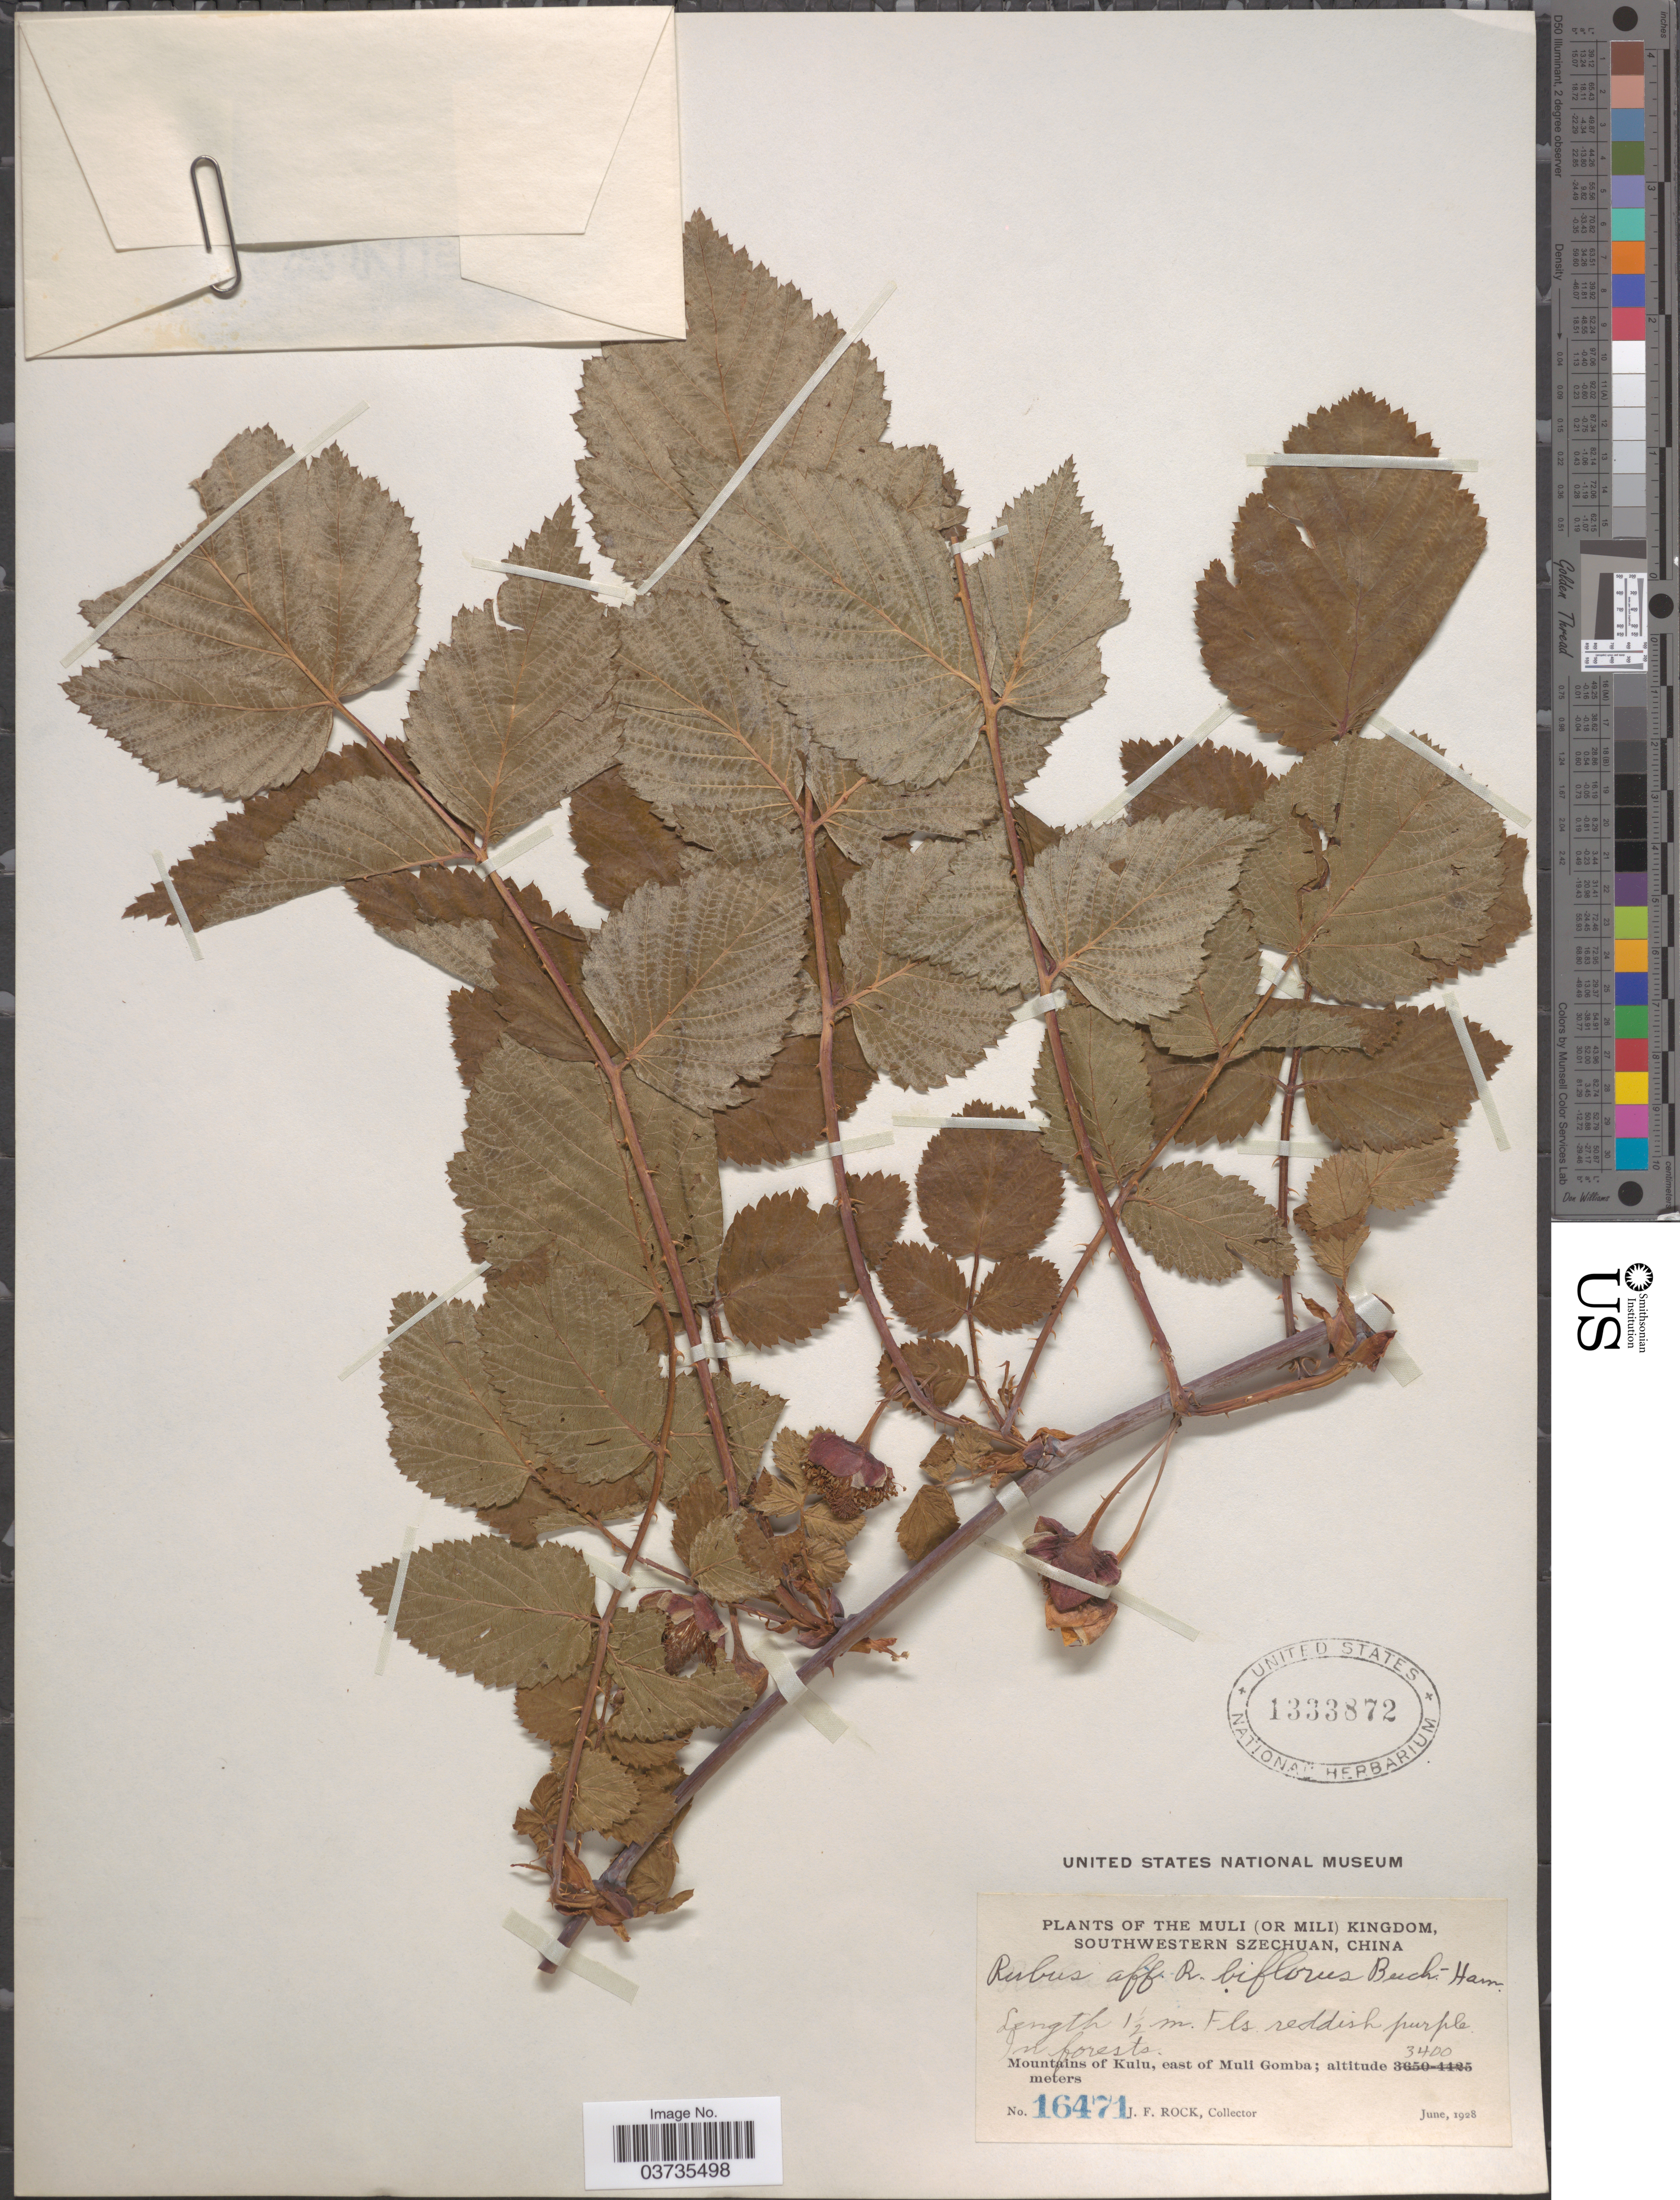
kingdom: Plantae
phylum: Tracheophyta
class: Magnoliopsida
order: Rosales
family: Rosaceae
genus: Rubus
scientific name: Rubus biflorus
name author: Buch.-Ham. ex Sm.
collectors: J. Rock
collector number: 16471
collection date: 1928-06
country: China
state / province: Sichuan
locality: The Muli (or Mili) Kingdom, Southwestern Szechuan. Mountains of Kulu, east of Muli Gomba.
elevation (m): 3400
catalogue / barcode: US 1333872